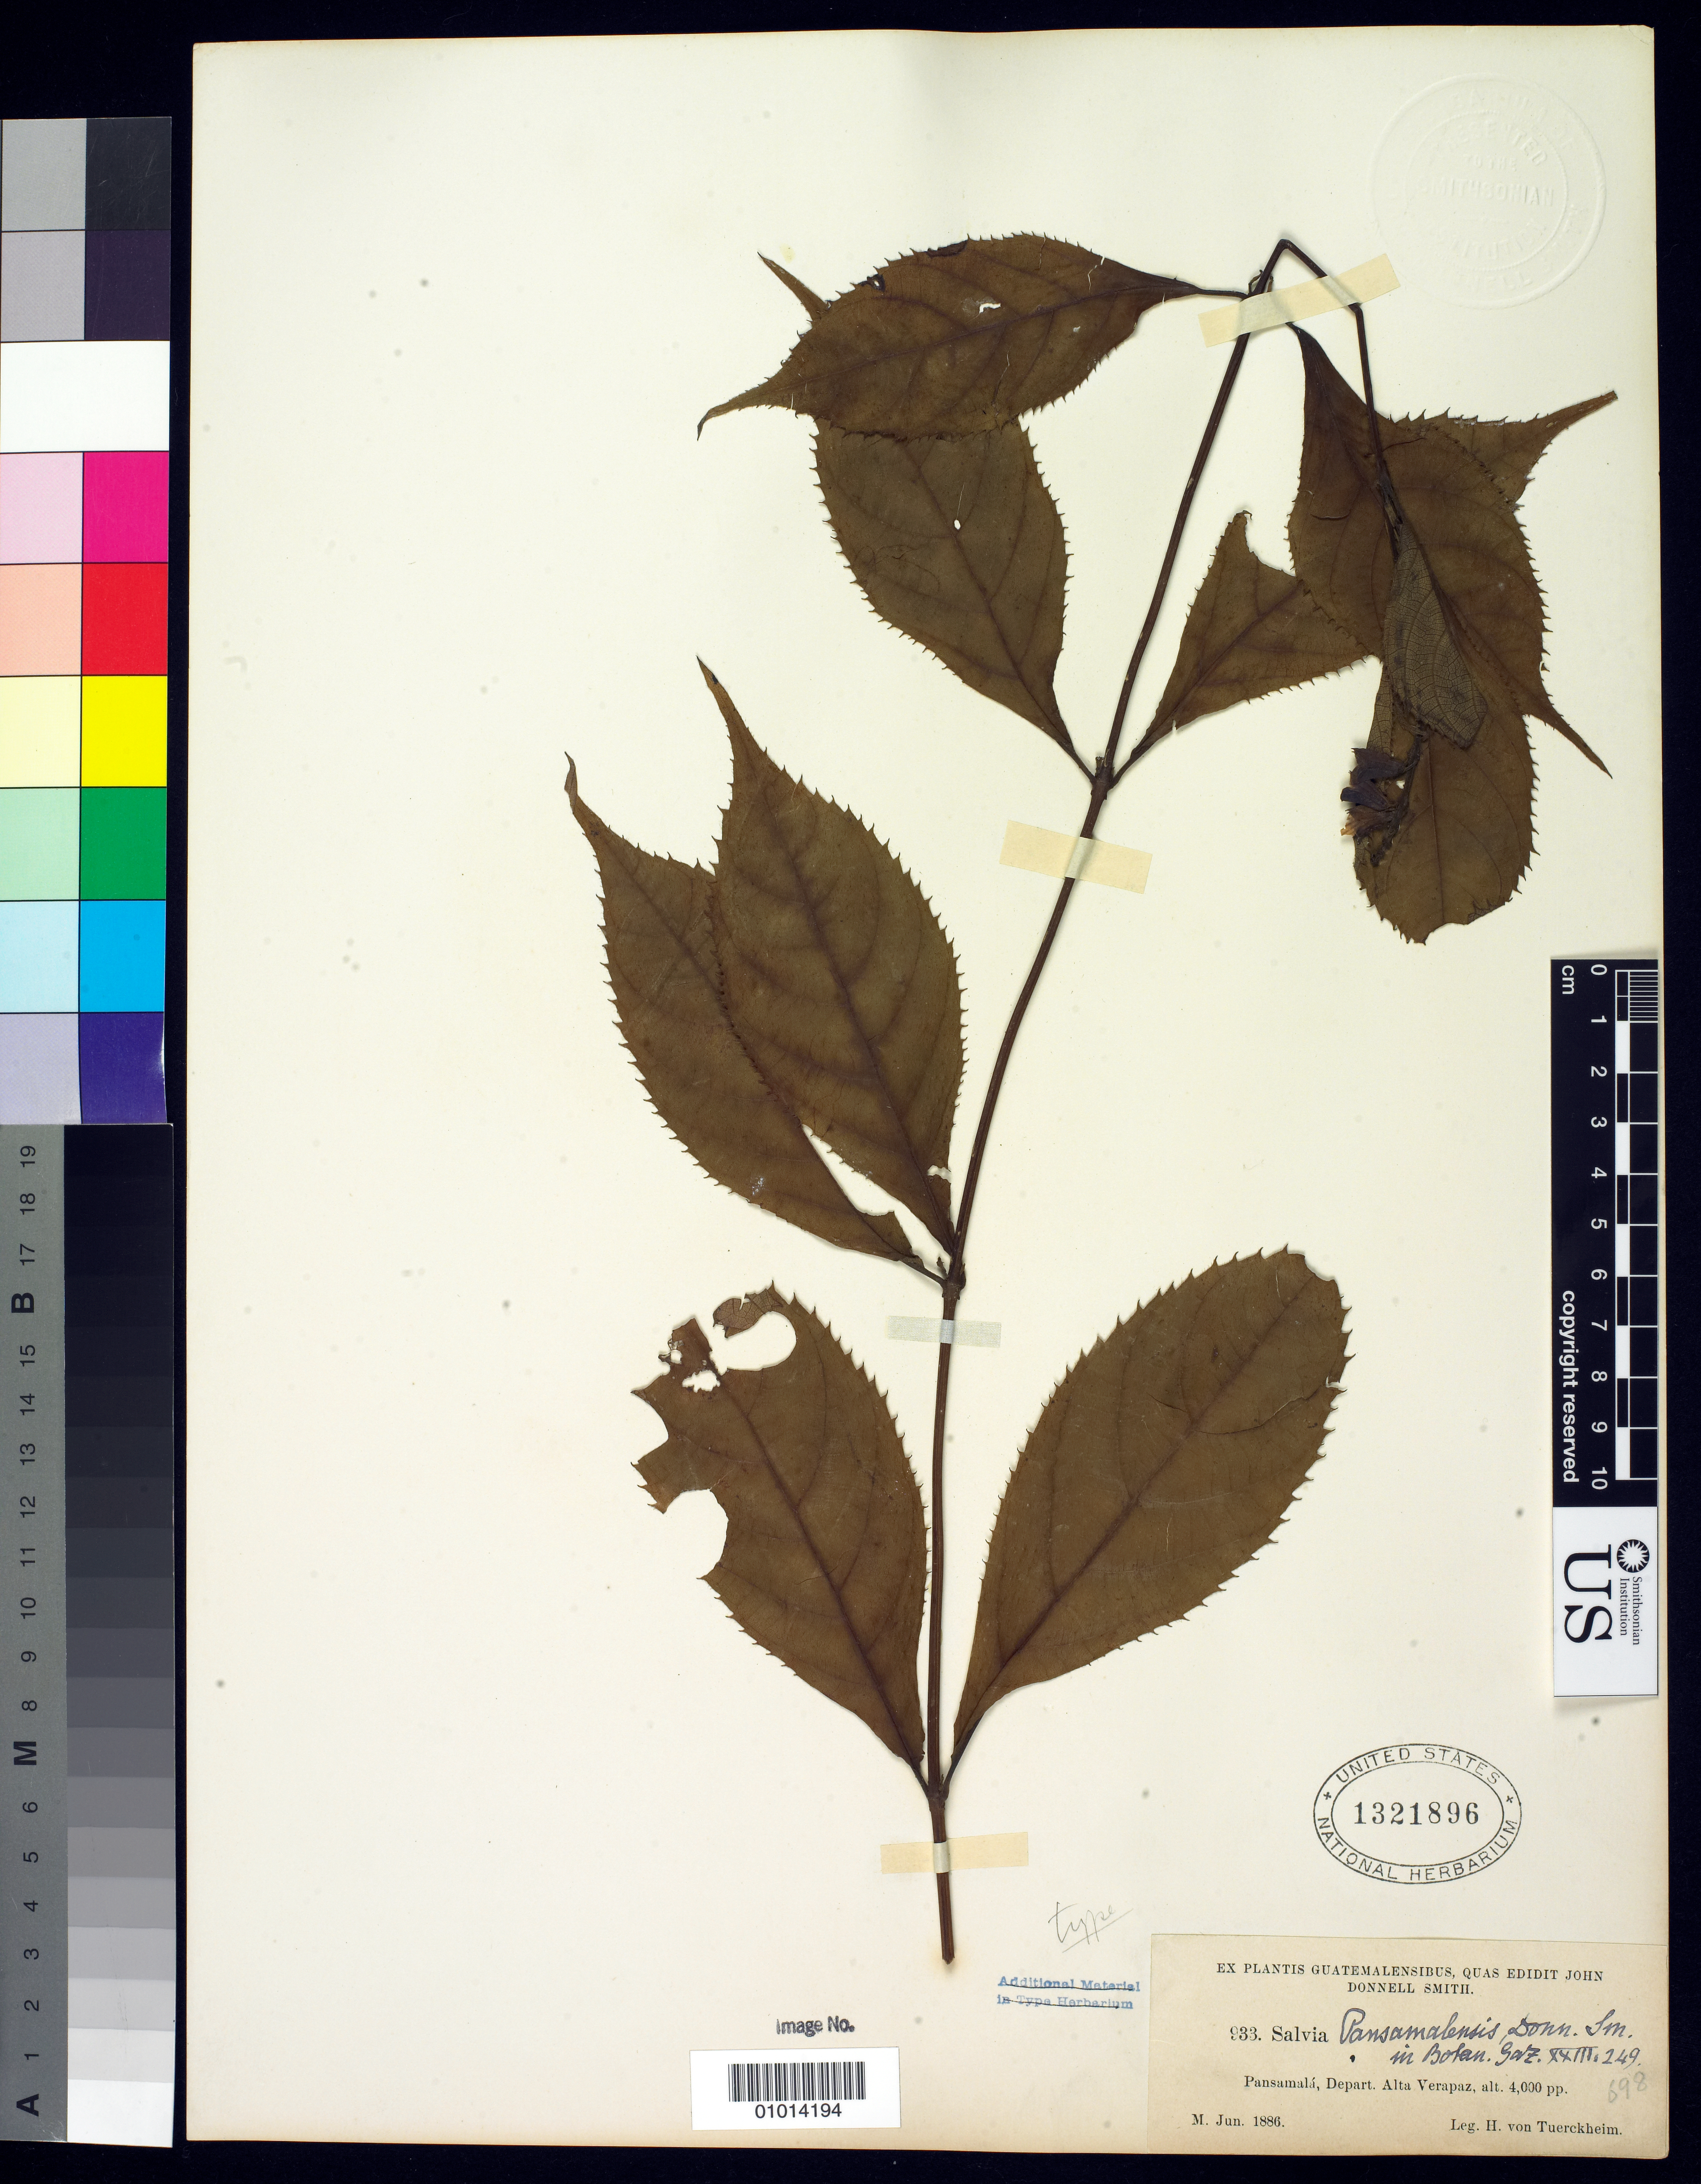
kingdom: Plantae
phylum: Tracheophyta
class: Magnoliopsida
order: Lamiales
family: Lamiaceae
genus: Salvia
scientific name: Salvia pansamalensis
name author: Donn. Sm.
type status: Type Collection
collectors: H. von Türckheim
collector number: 933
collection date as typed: Jun 1886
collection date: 1886-06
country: Guatemala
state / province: Alta Verapaz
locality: Pansamala.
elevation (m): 4000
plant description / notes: One of three US sheets (USNH 1321895, 1321896, 1321897) received from the John Donnell Smith herbarium, none clearly the holotype.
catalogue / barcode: US 1321896